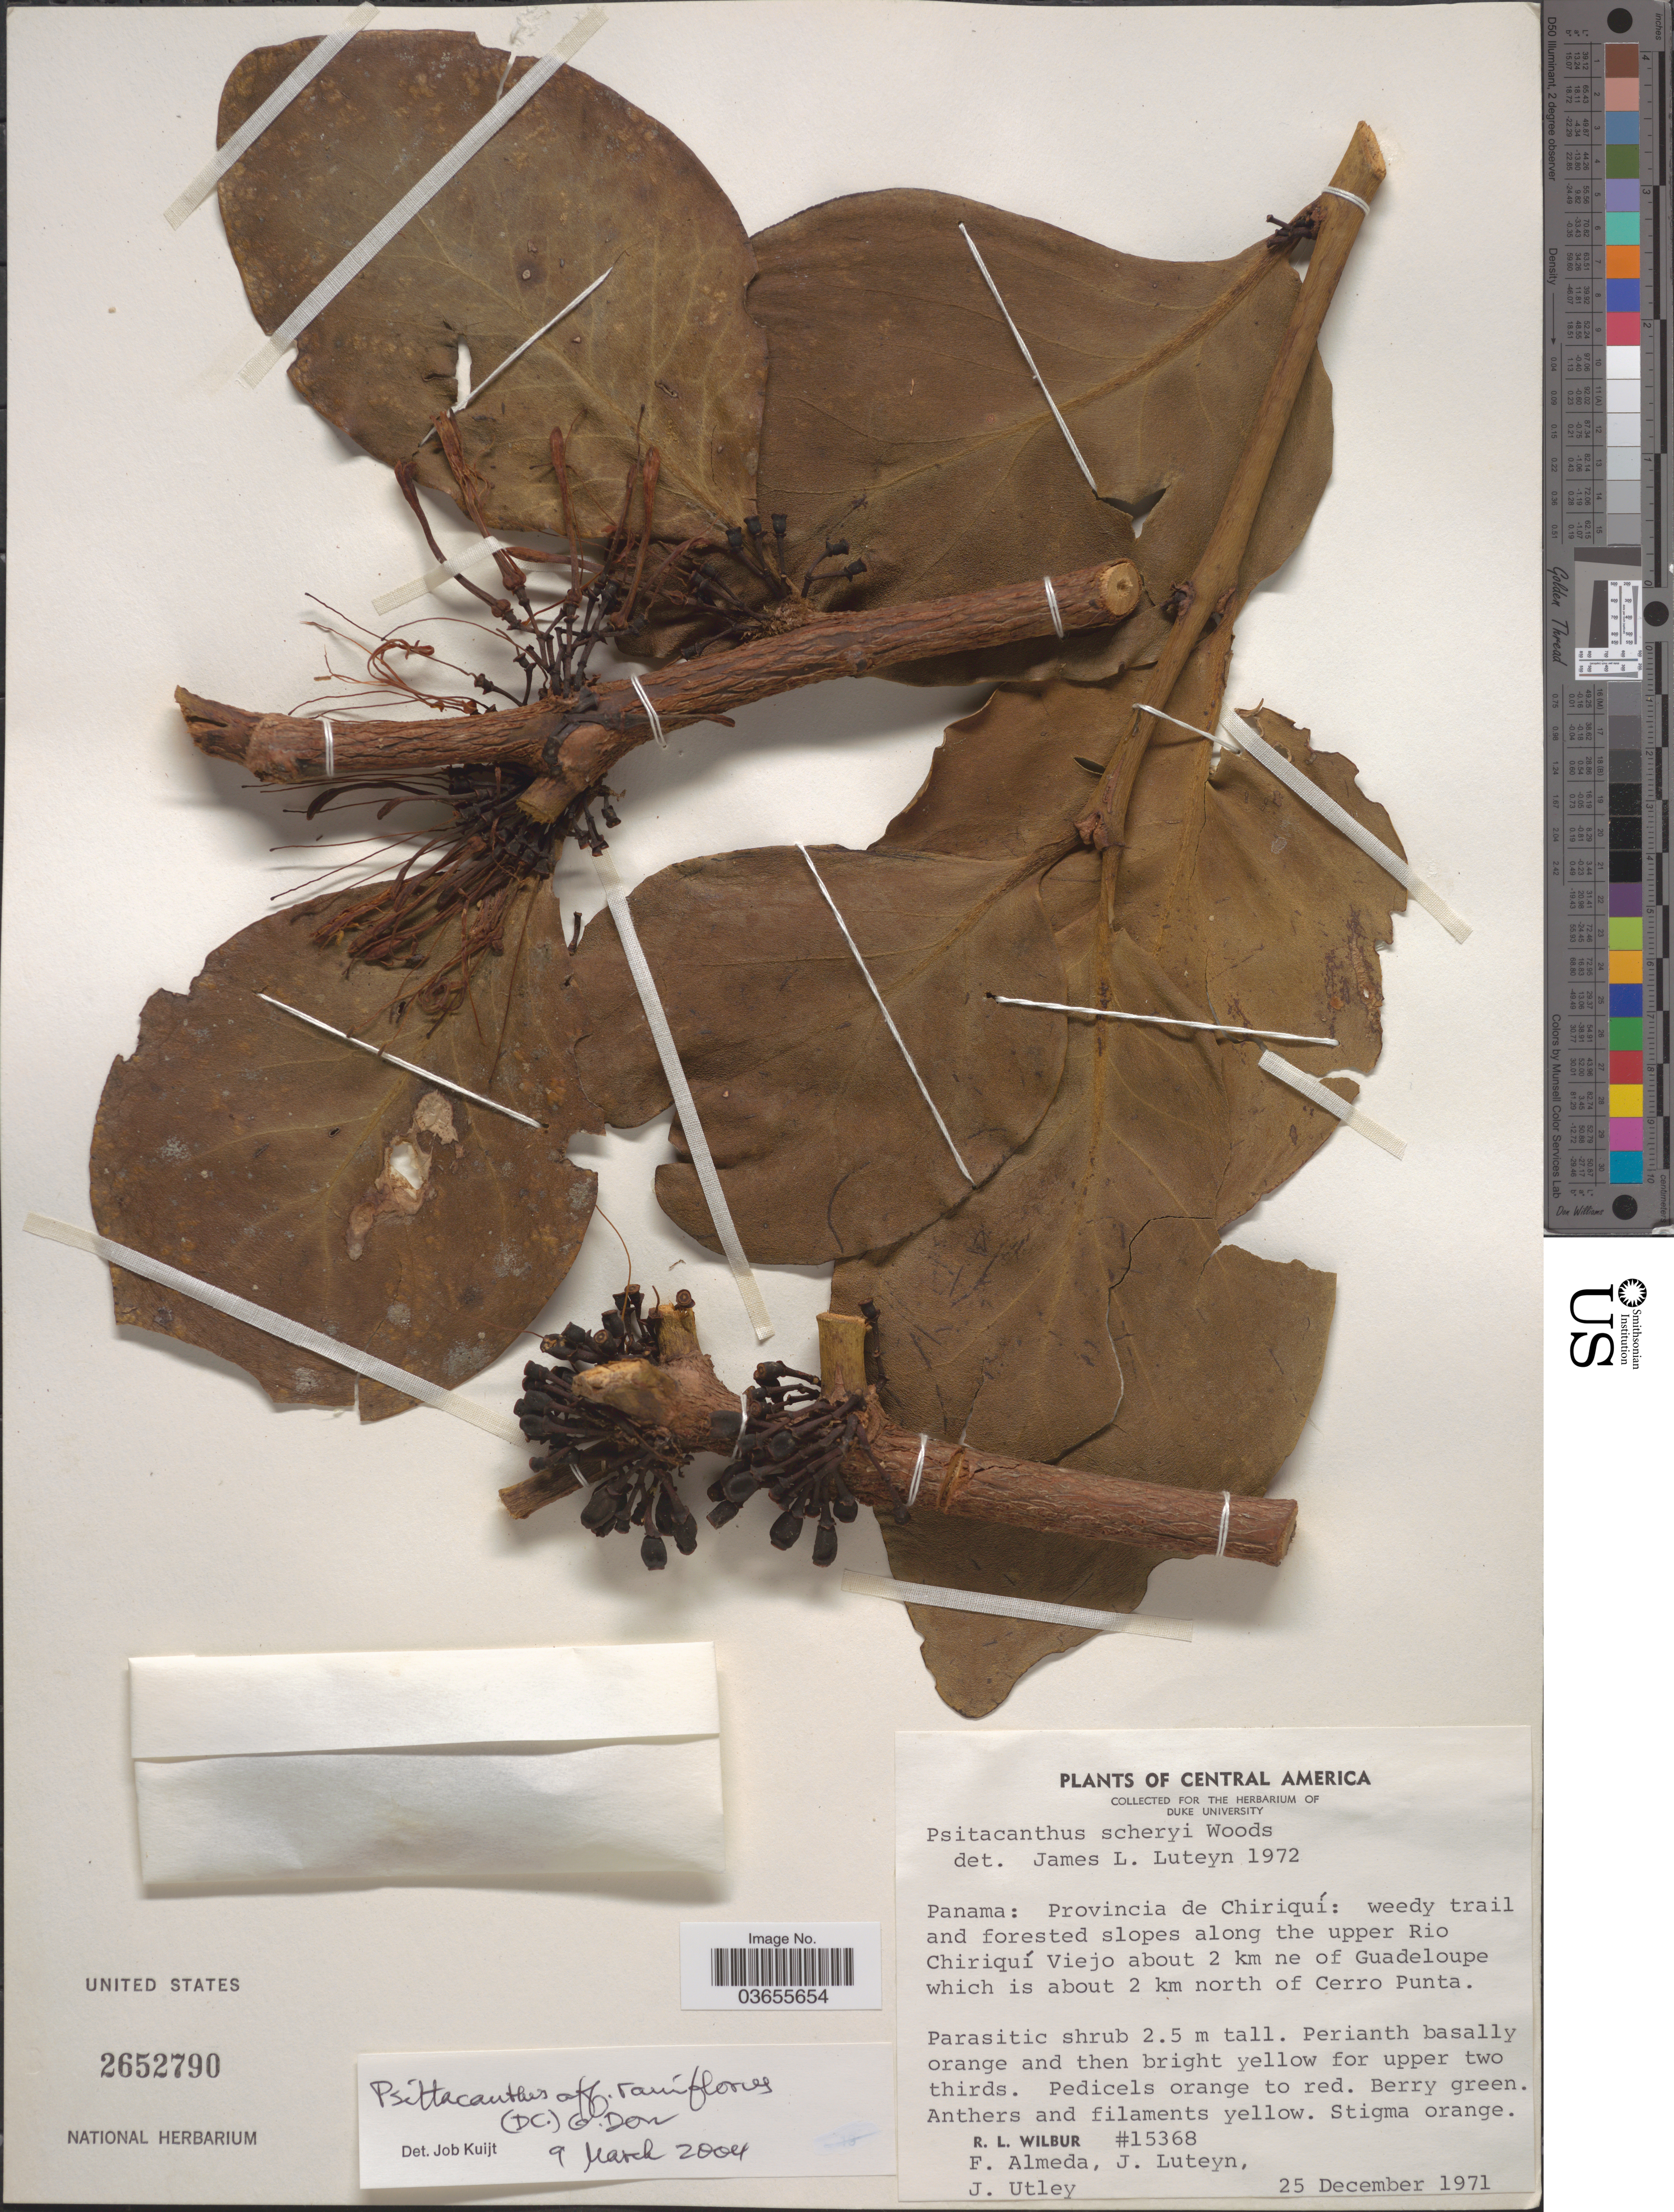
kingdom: Plantae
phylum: Tracheophyta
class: Magnoliopsida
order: Santalales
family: Loranthaceae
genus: Psittacanthus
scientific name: Psittacanthus ramiflorus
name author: (Moc. & Sessé ex DC.) G. Don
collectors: R. L. Wilbur, F. Almeda, J. L. Luteyn & J. Utley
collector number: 15368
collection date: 1971-12-25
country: Panama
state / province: Chiriqui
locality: Weedy trail and forested slopes along the upper Rio Chiriquí Viejo about 2 km ne of Guadeloupe which is about 2 km north of Cerro Punta.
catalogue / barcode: US 2652790